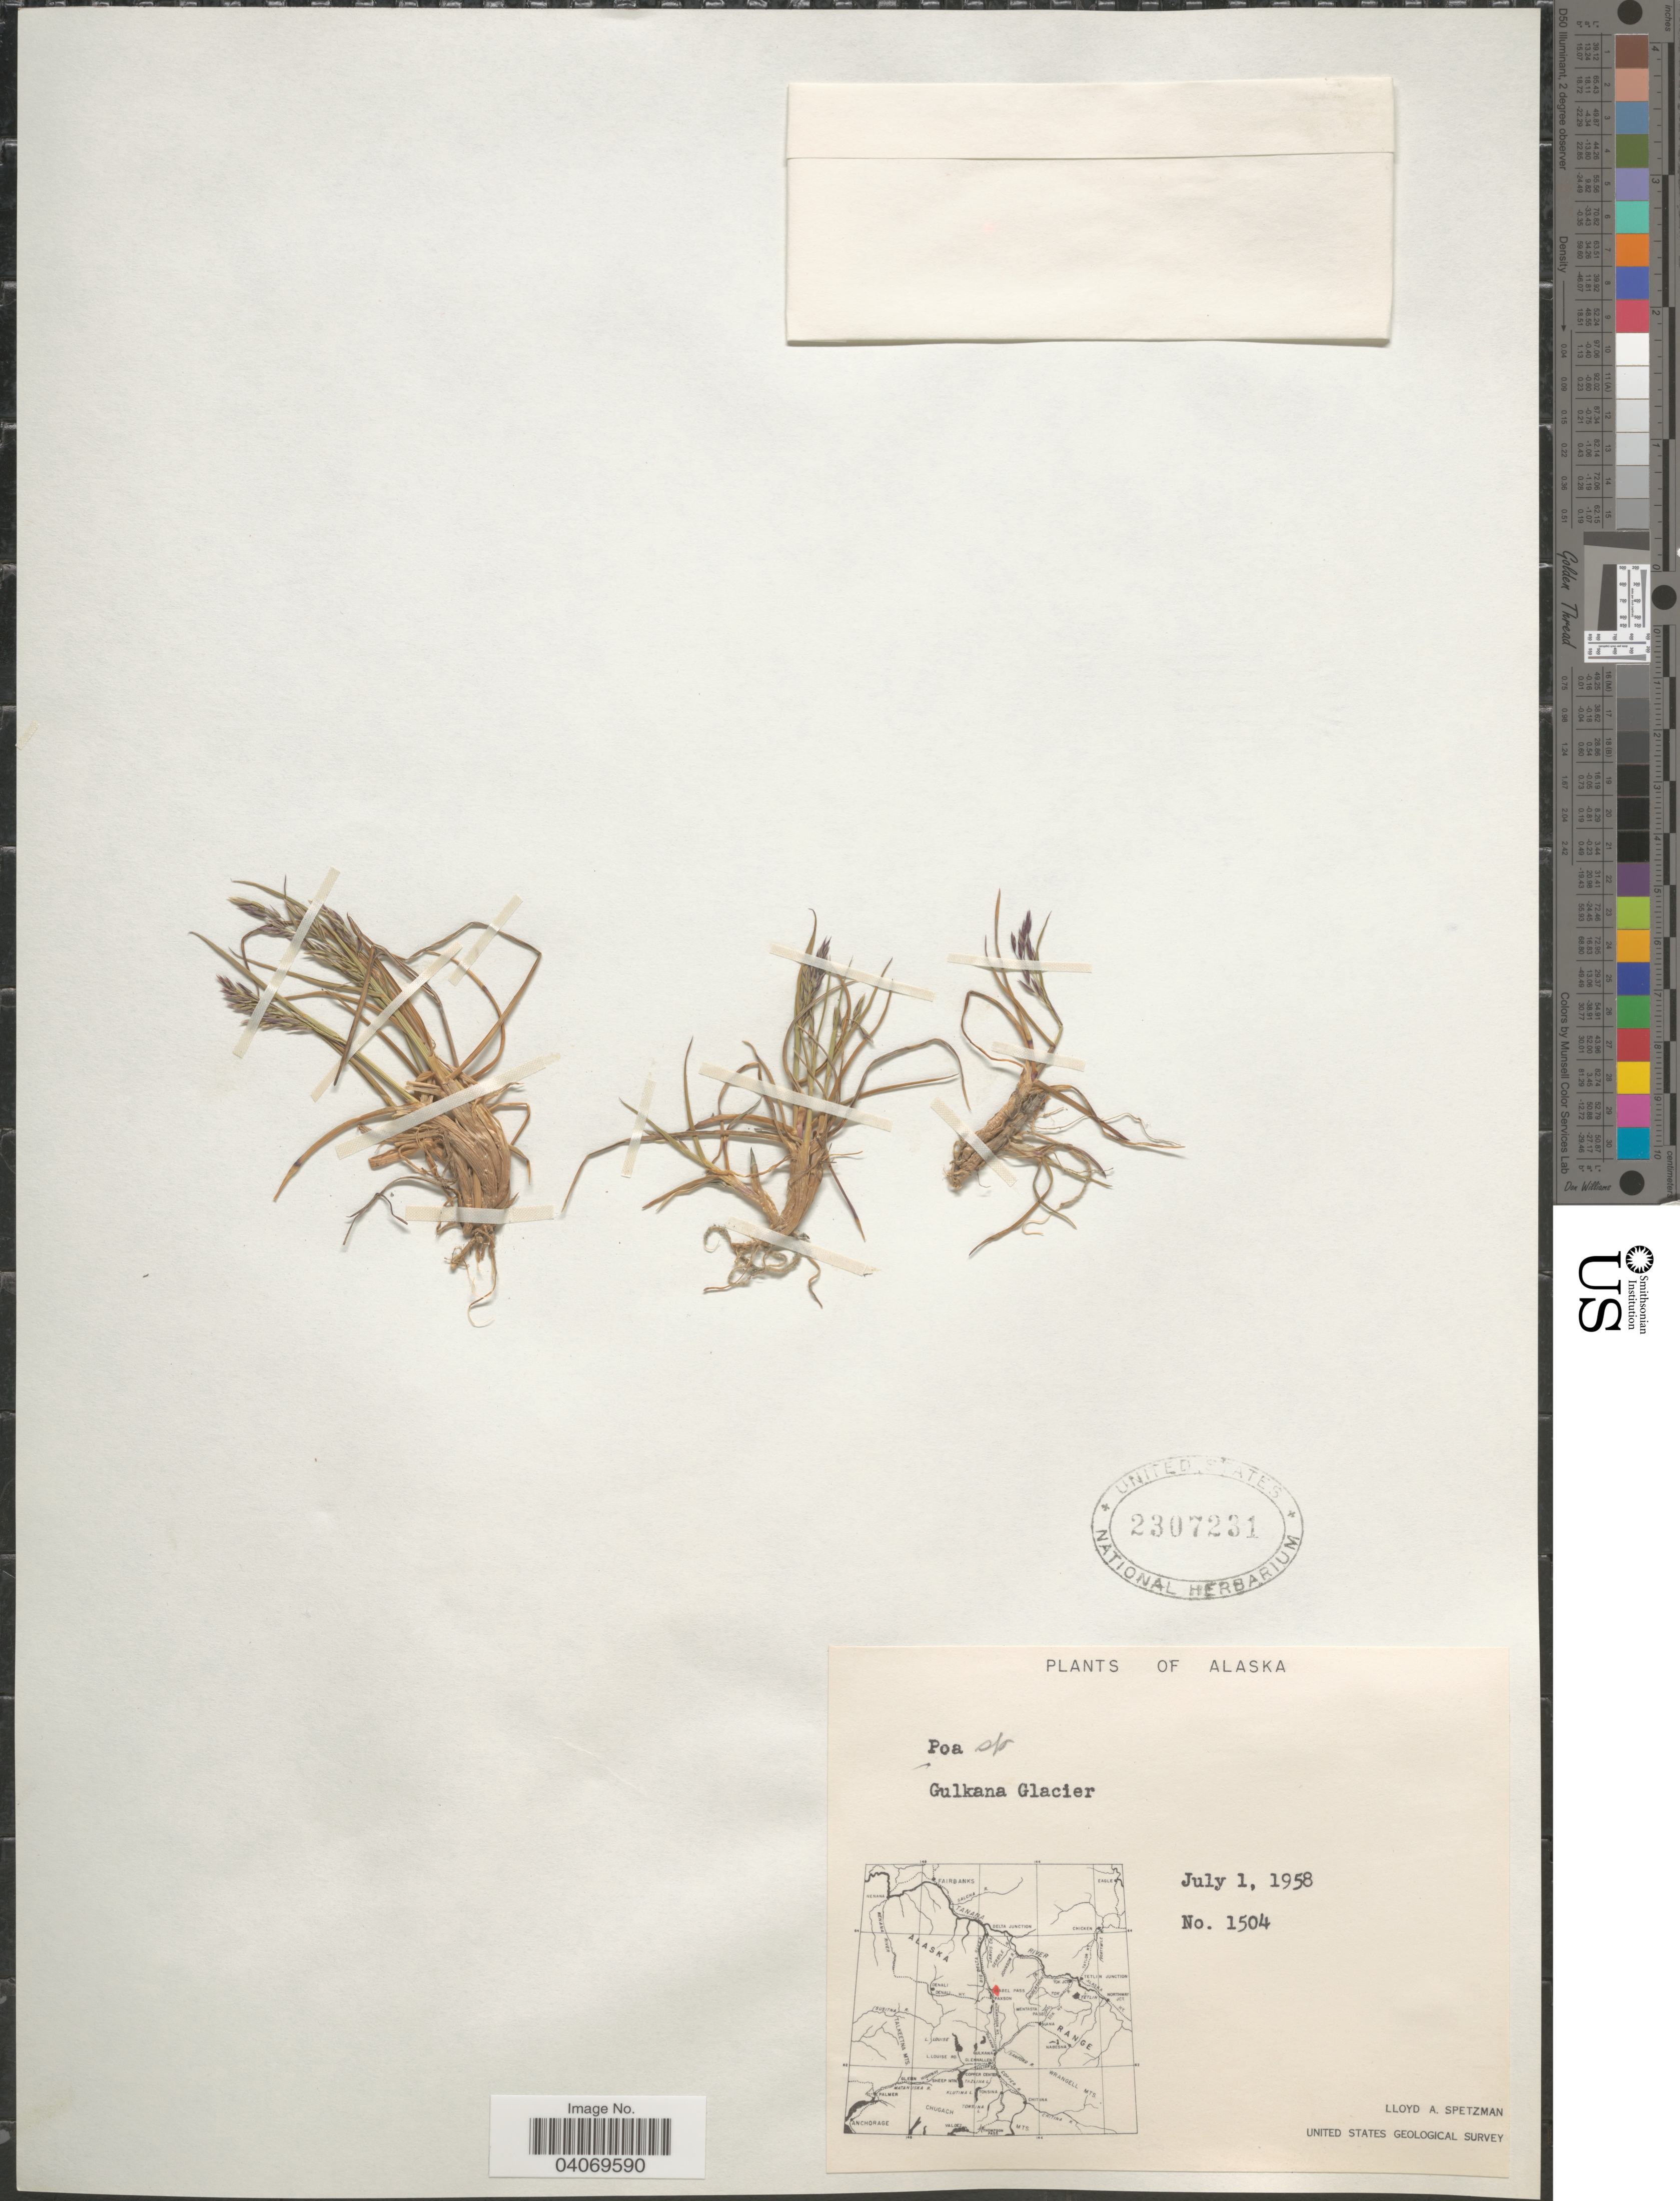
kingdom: Plantae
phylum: Tracheophyta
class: Liliopsida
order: Poales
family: Poaceae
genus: Poa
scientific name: Poa sp.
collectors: L. Spetzman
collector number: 1504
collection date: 1958-07-01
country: United States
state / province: Alaska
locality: Gulkana Glacier. United States Geological Survey.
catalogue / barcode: US 2307231